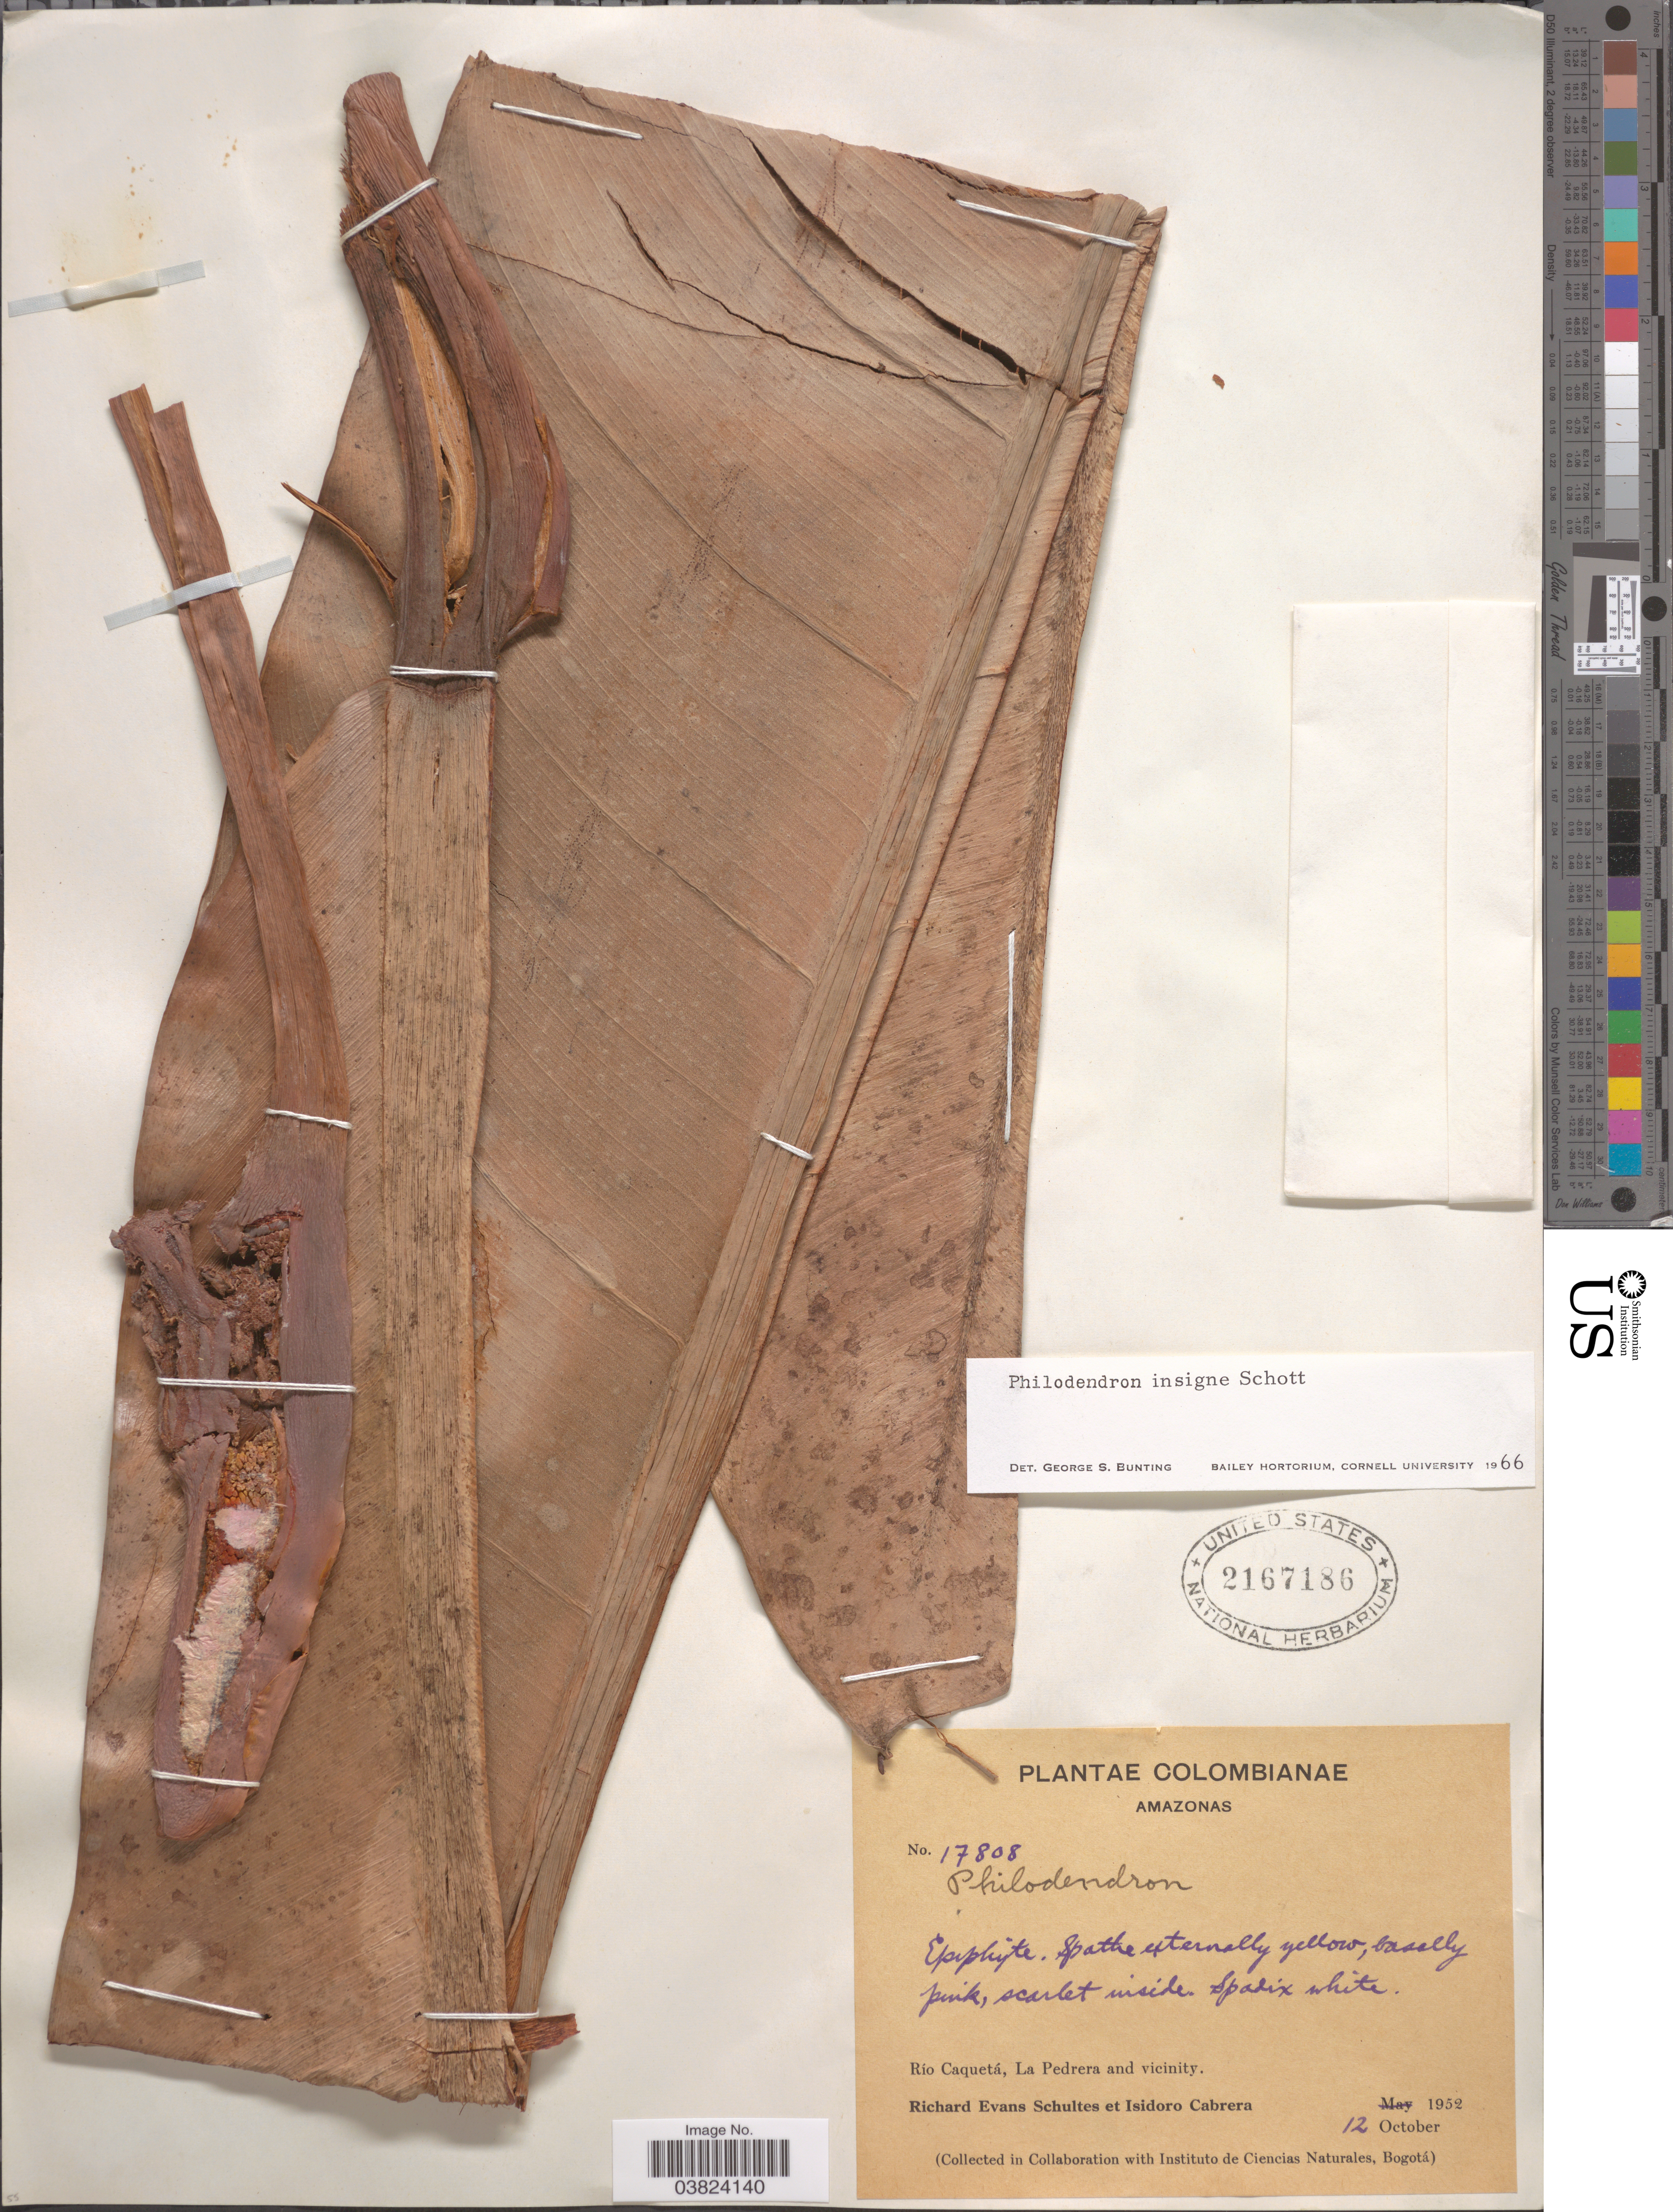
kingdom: Plantae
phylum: Tracheophyta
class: Liliopsida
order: Alismatales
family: Araceae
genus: Philodendron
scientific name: Philodendron insigne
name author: Schott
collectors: R. E. Schultes & I. Cabrera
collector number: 17808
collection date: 1952-10-12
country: Colombia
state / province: Amazônas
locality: Río Caquetá, La Pedrera and vicinity.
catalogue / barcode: US 2167186